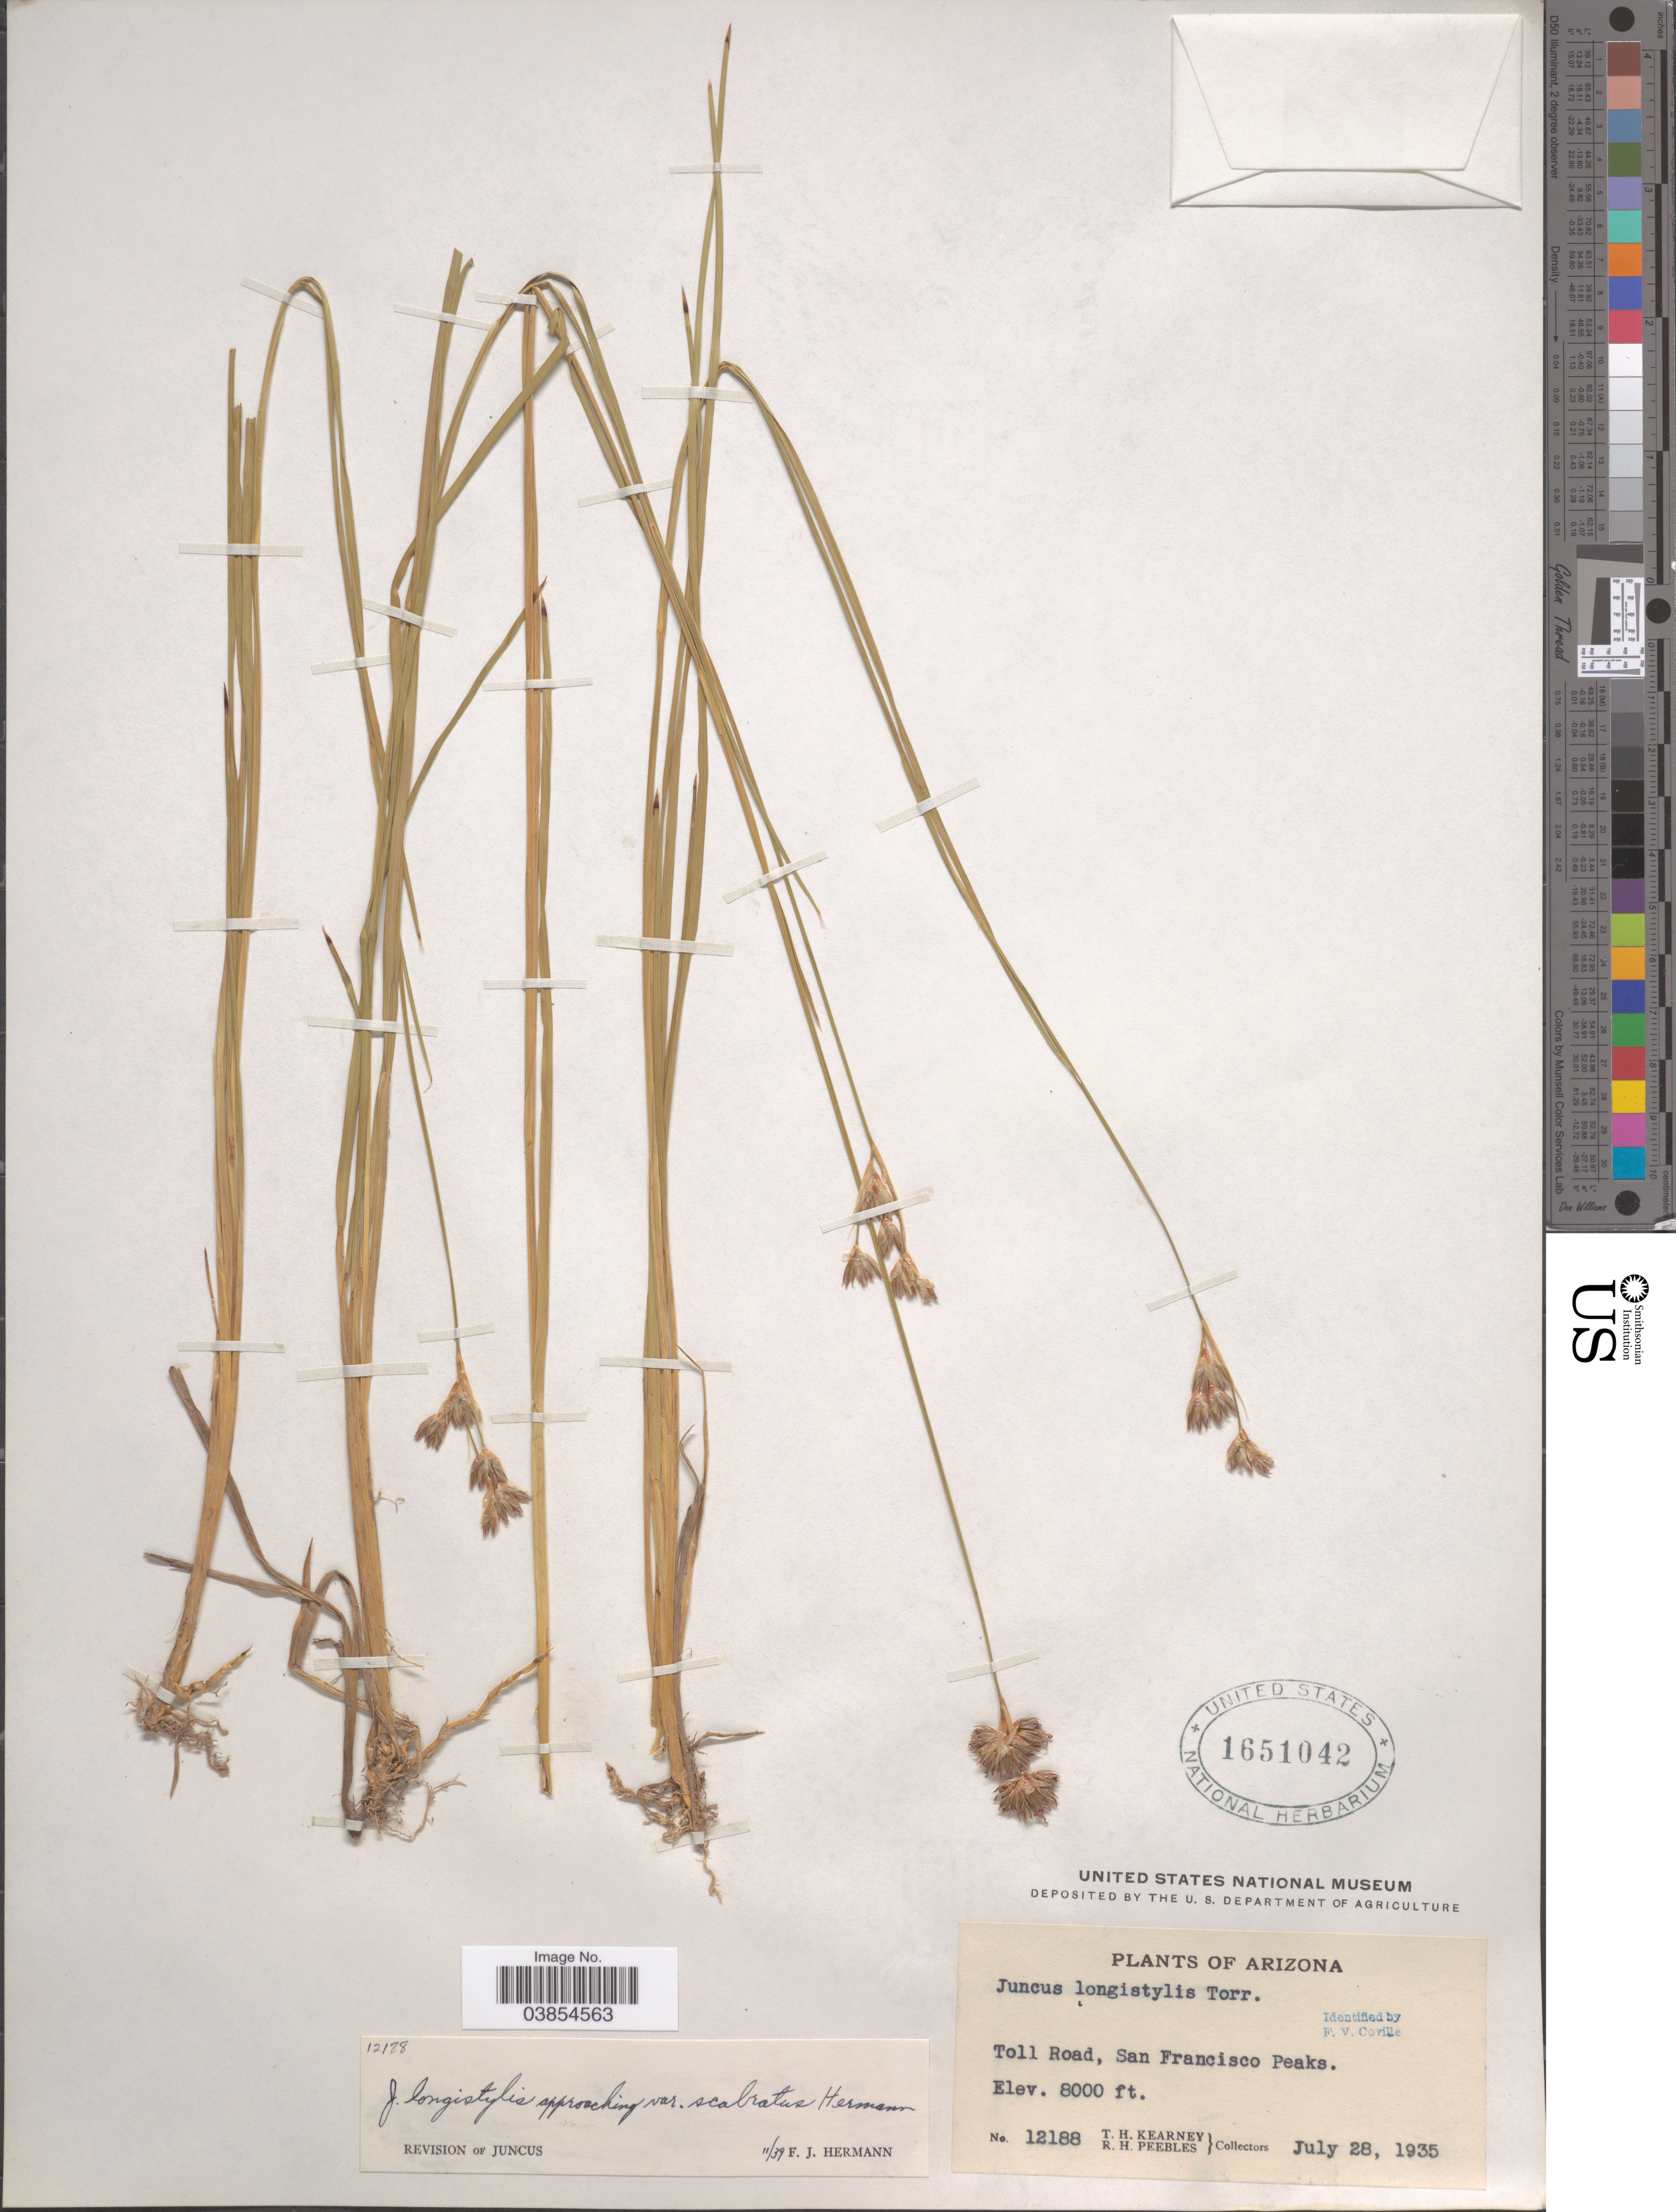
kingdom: Plantae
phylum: Tracheophyta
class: Liliopsida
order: Poales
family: Juncaceae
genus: Juncus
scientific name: Juncus longistylis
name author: Torr.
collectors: T. H. Kearney & R. H. Peebles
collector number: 12188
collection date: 1935-07-28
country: United States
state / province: Arizona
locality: Toll Road, San Francisco Peaks.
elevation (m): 2438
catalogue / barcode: US 1651042